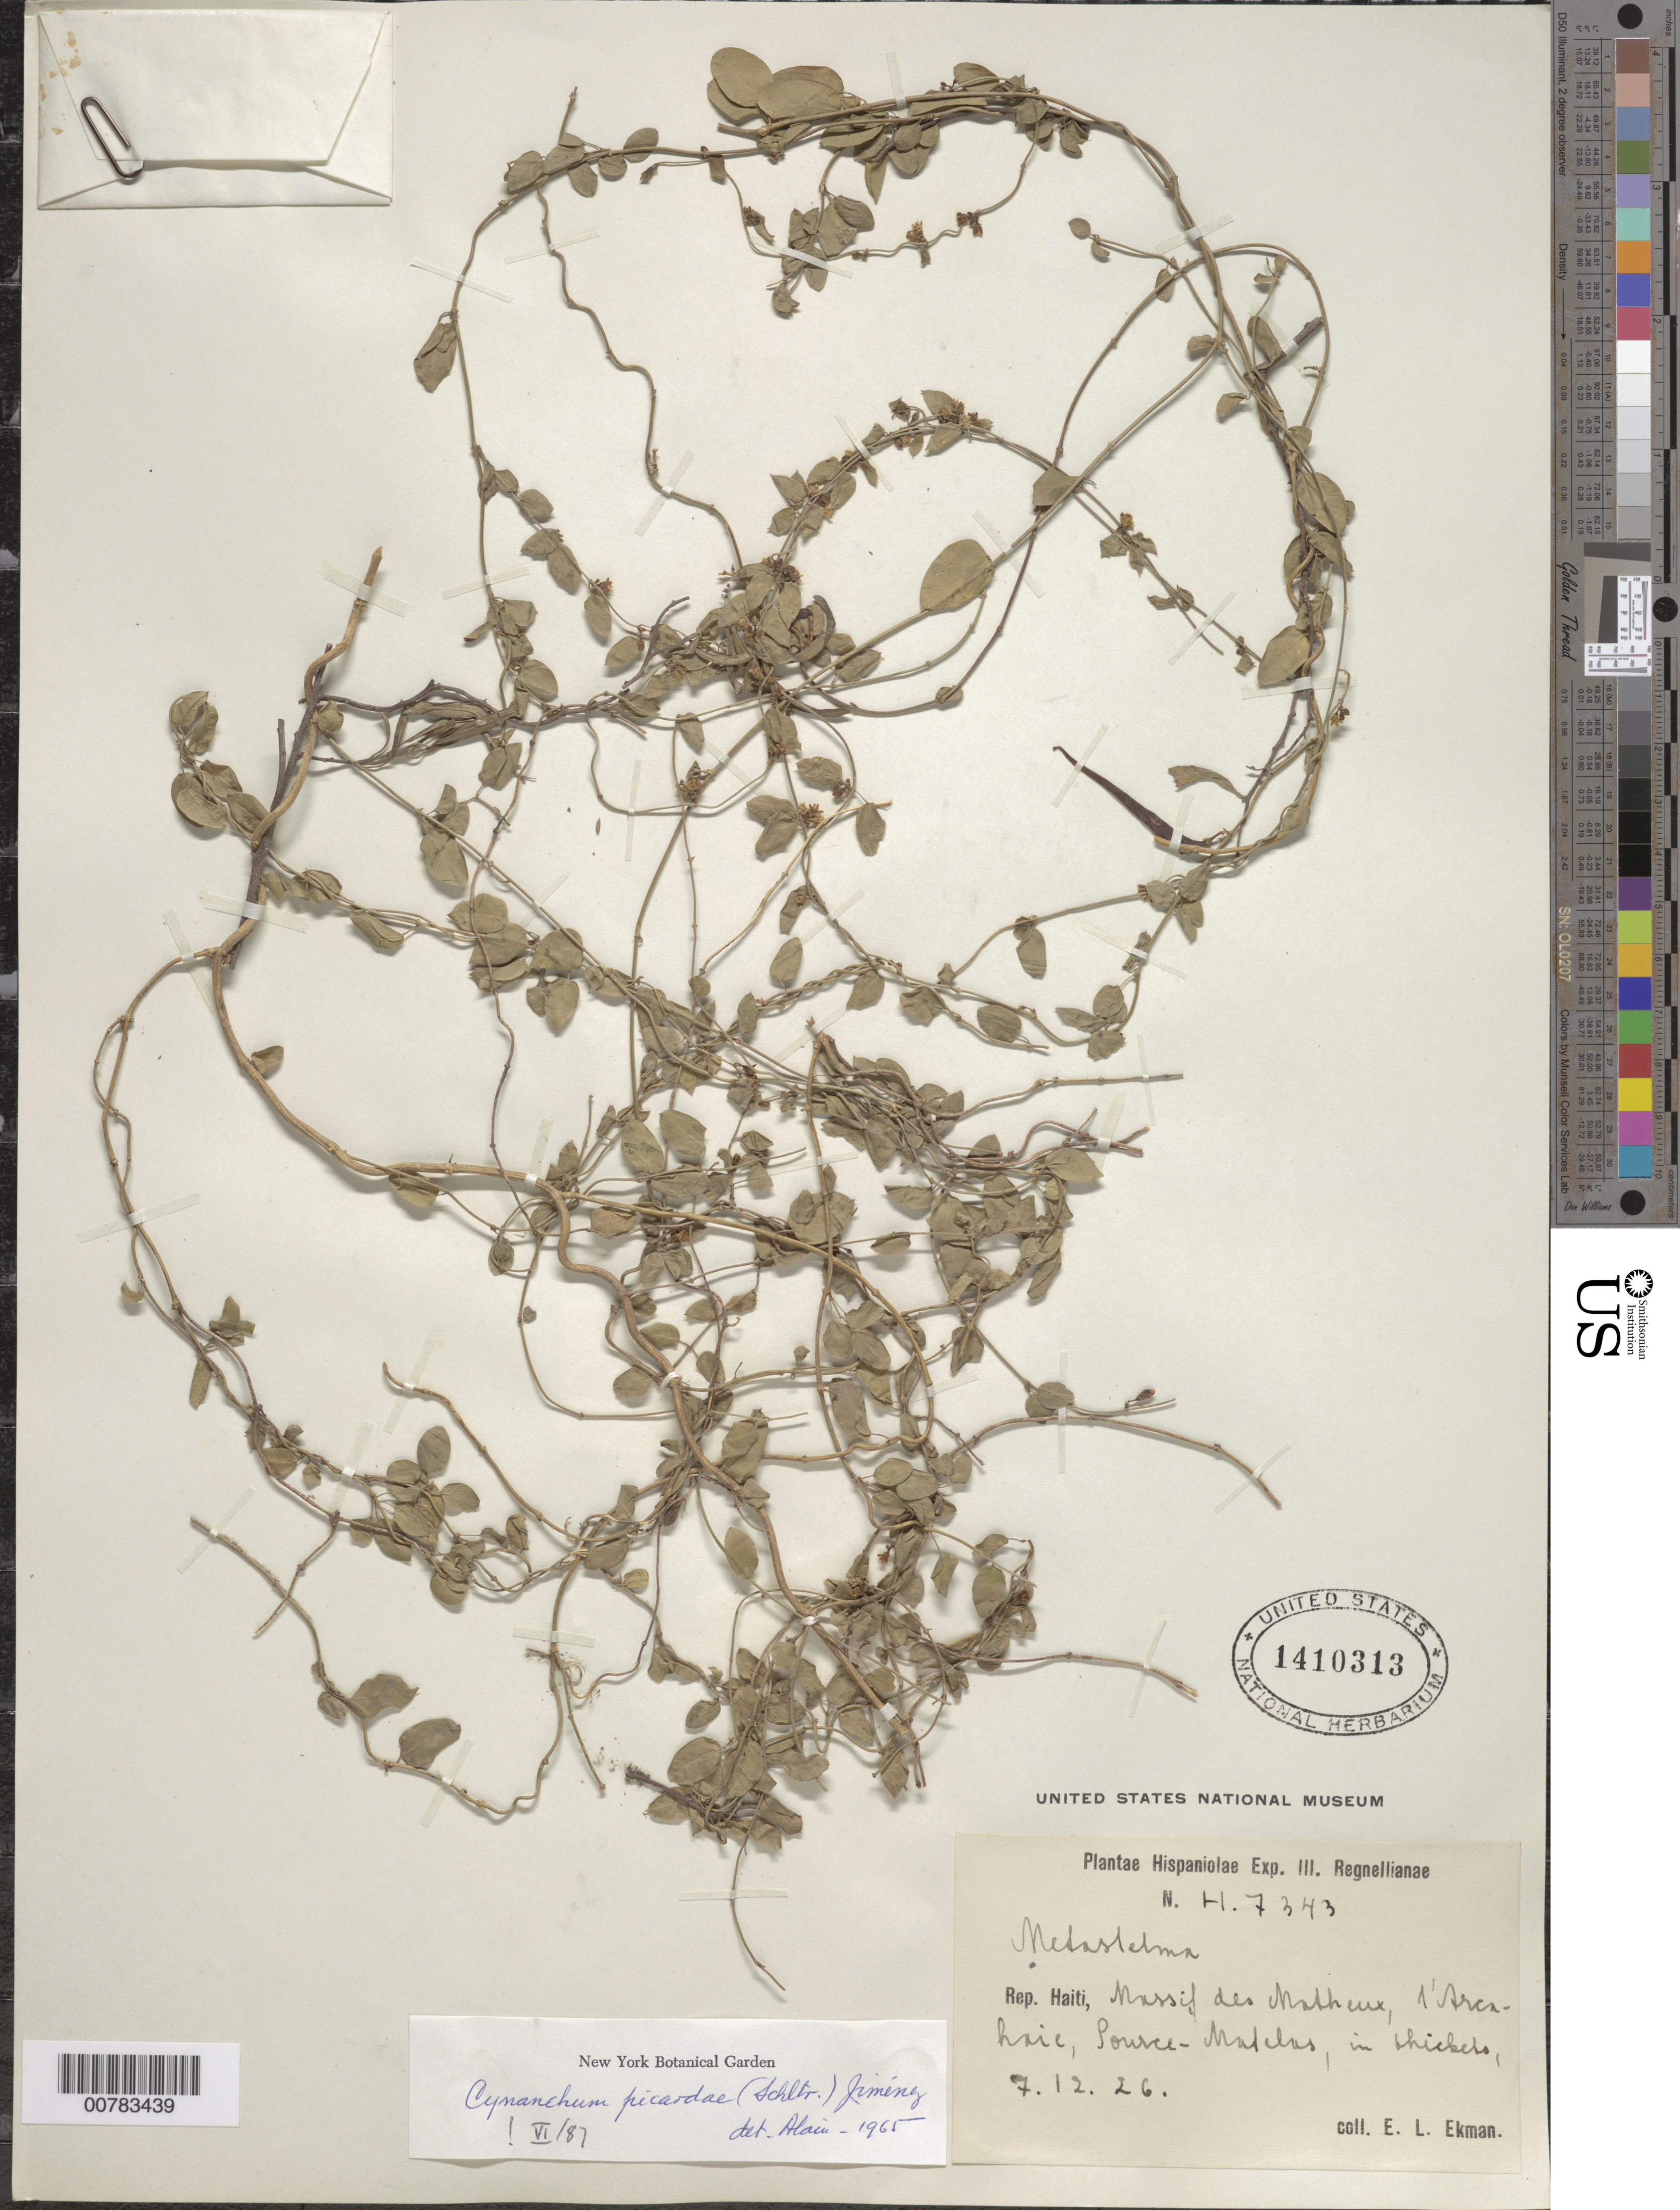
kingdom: Plantae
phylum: Tracheophyta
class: Magnoliopsida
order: Gentianales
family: Apocynaceae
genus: Metastelma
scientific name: Metastelma picardae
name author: Schltr.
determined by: Liogier, Alain H.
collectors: E. L. Ekman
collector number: H 7343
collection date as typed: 07 Dec 1926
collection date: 1926-12-07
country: Haiti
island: Hispaniola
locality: Massif des Matheux, l'Arcahaie, Source Matelus.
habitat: In thickets.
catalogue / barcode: US 1410313